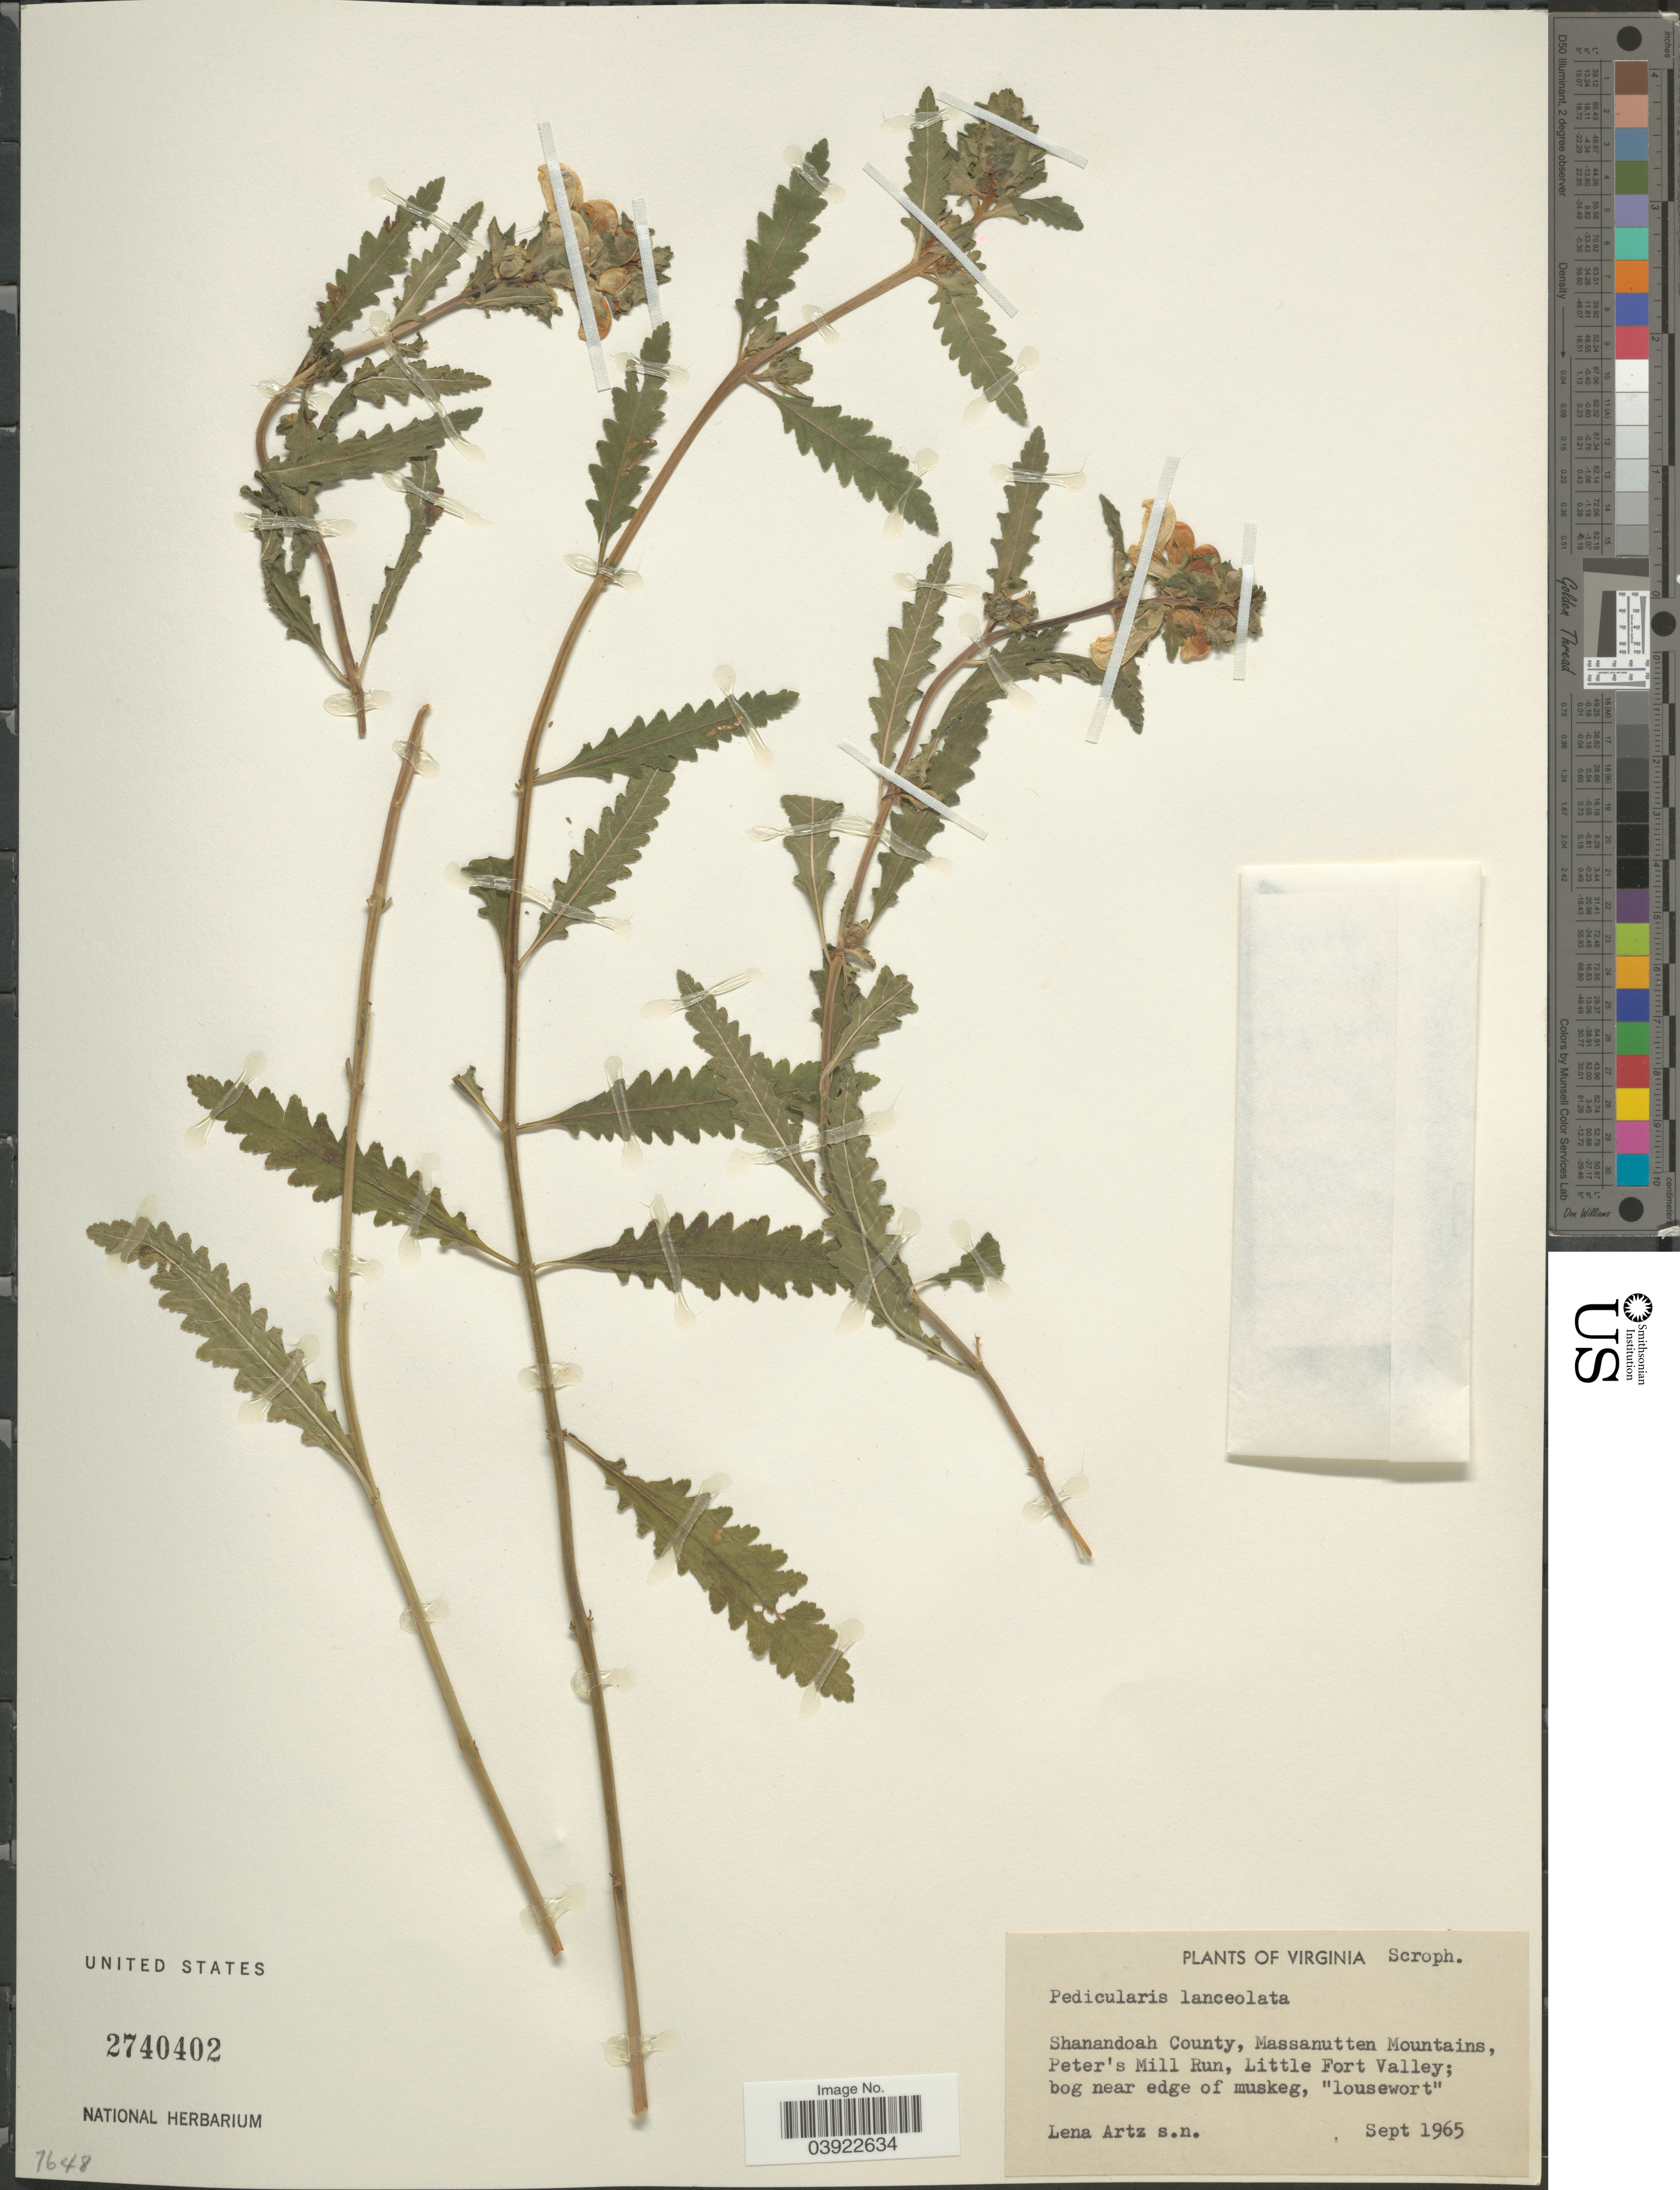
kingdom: Plantae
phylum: Tracheophyta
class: Magnoliopsida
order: Lamiales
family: Orobanchaceae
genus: Pedicularis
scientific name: Pedicularis lanceolata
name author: Michx.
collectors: L. Artz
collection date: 1965-09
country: United States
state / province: Virginia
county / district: Shenandoah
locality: Shenandoah County, Massanutten Mountains, Peter's Mill Run, Little Fort Valley; bog near edge of muskeg, "lousewort".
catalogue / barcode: US 2740402